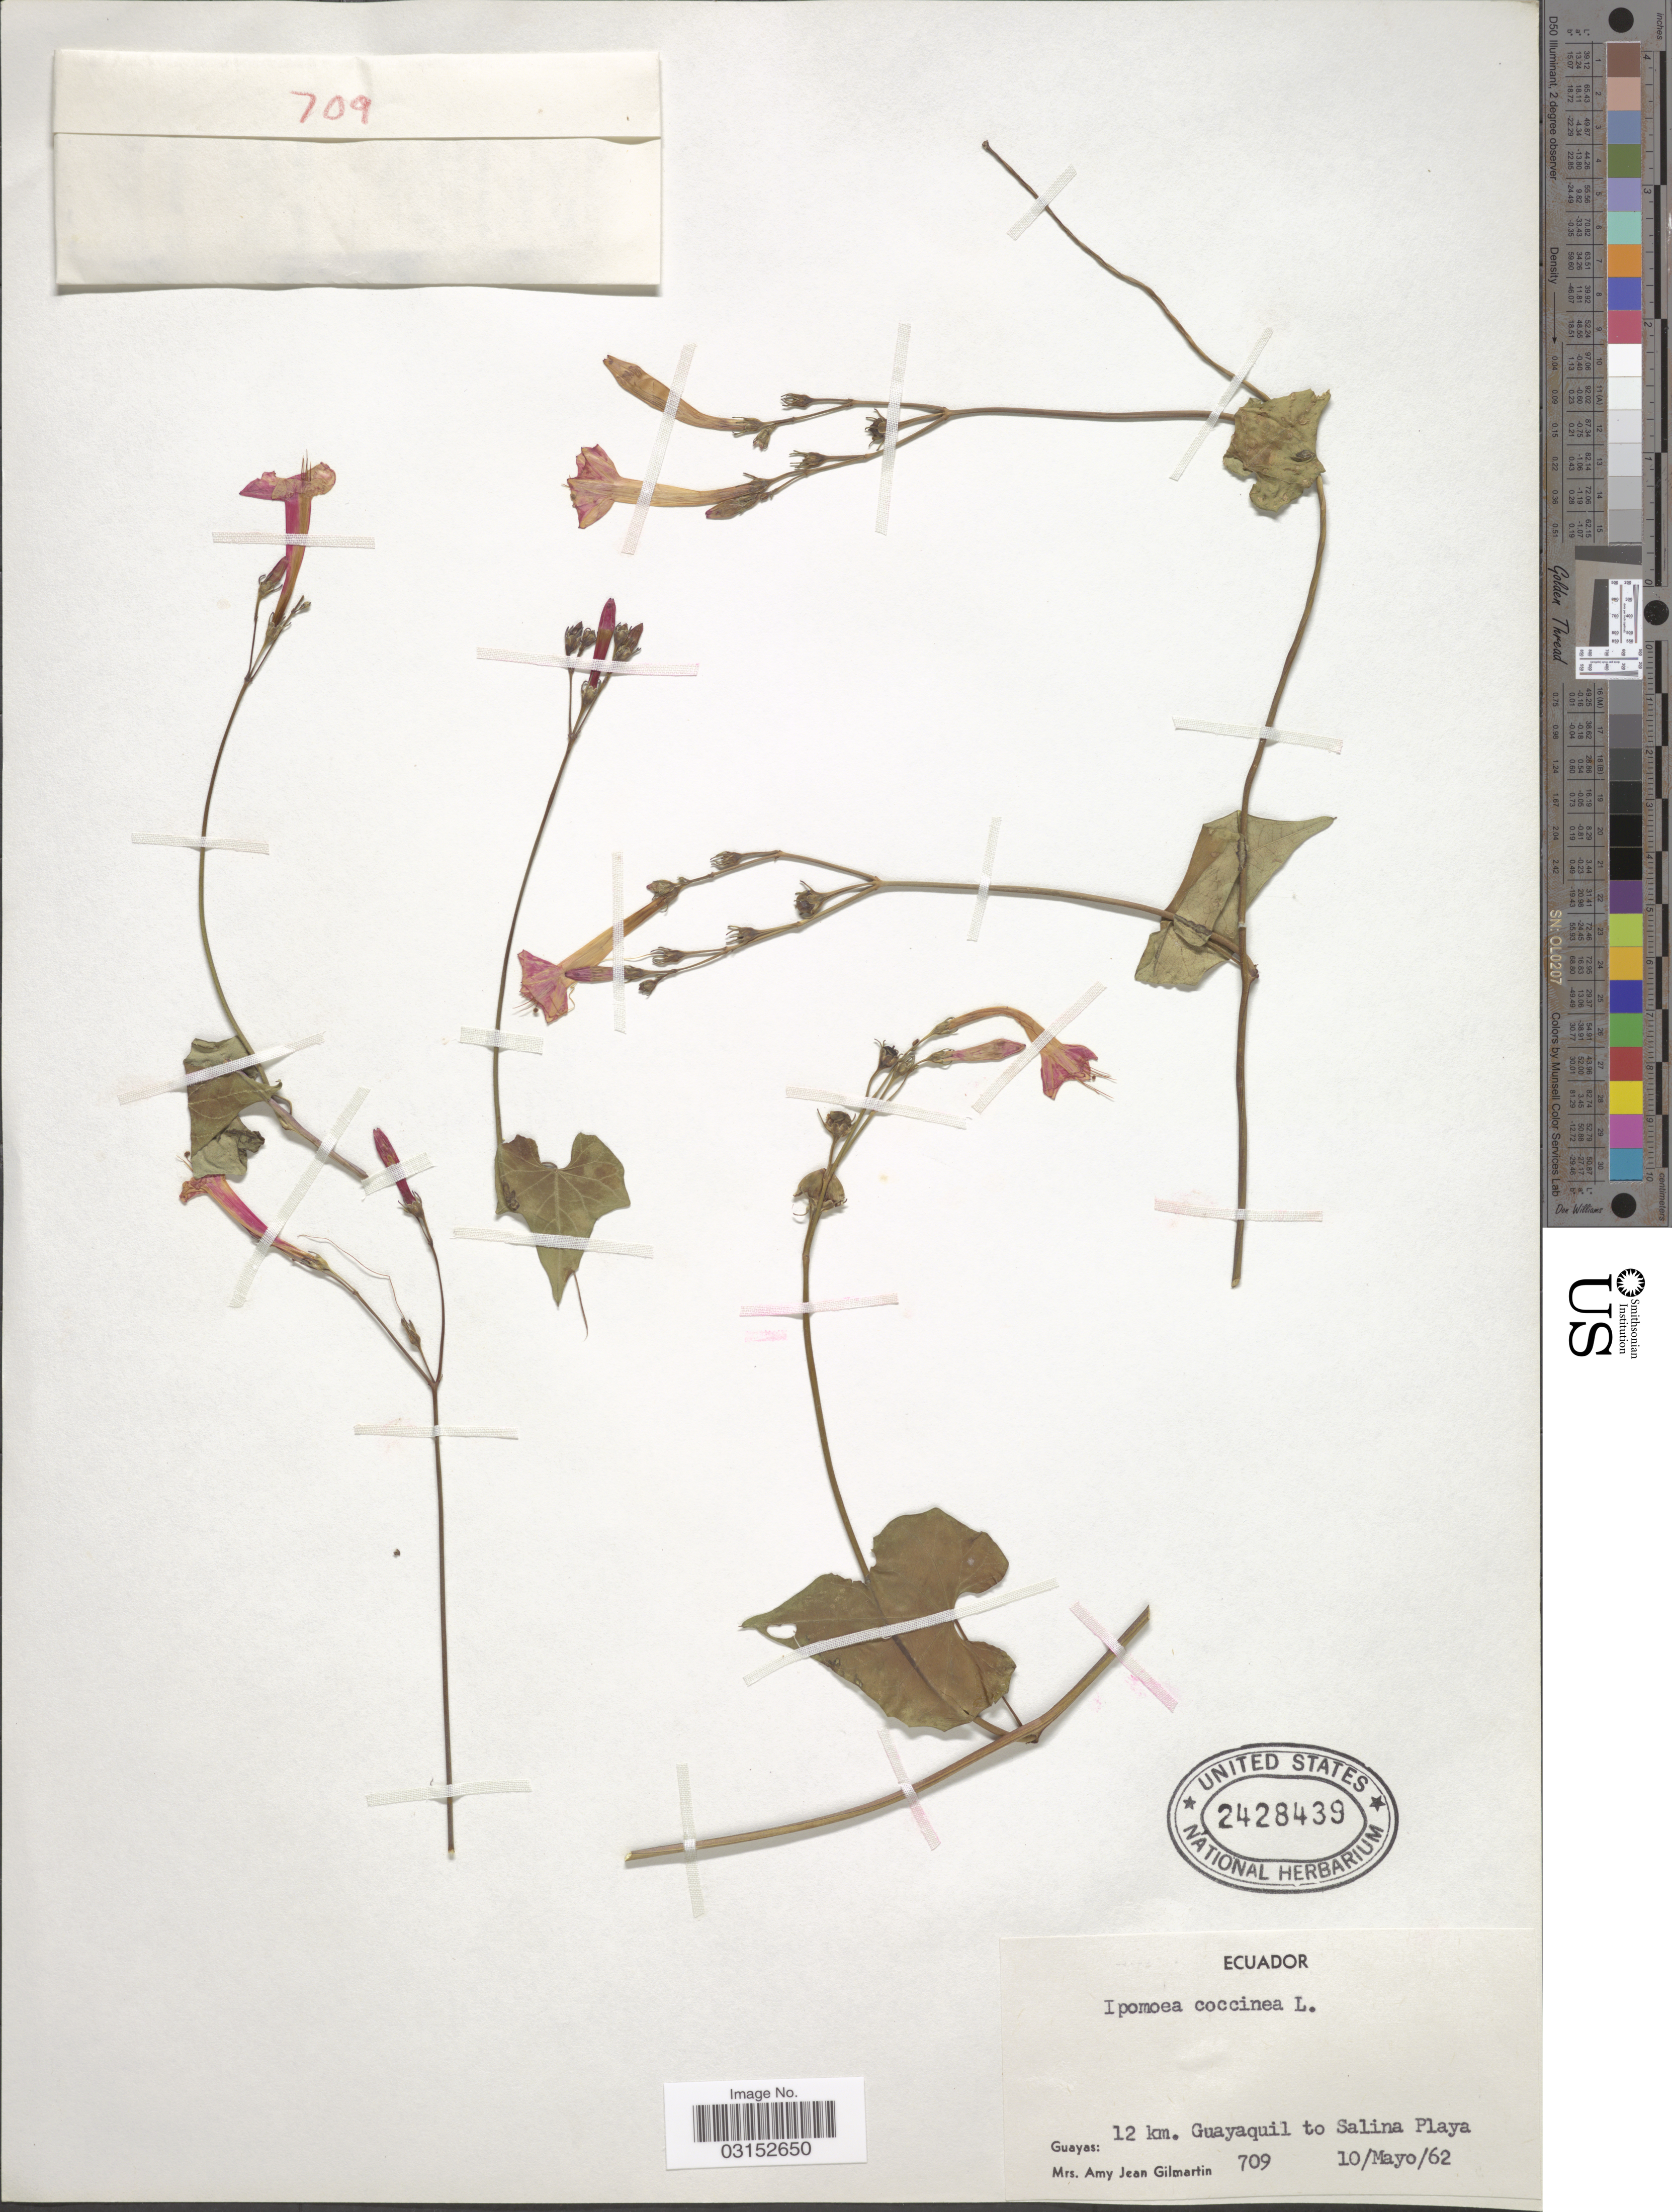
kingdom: Plantae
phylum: Tracheophyta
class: Magnoliopsida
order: Solanales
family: Convolvulaceae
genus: Ipomoea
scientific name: Ipomoea hederifolia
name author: L.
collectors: A. J. Gilmartin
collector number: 709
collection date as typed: Transcribed d/m/y: 10/5/62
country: Ecuador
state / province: Guayas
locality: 12 km. Guayaquil to Salina Playa.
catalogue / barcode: US 2428439